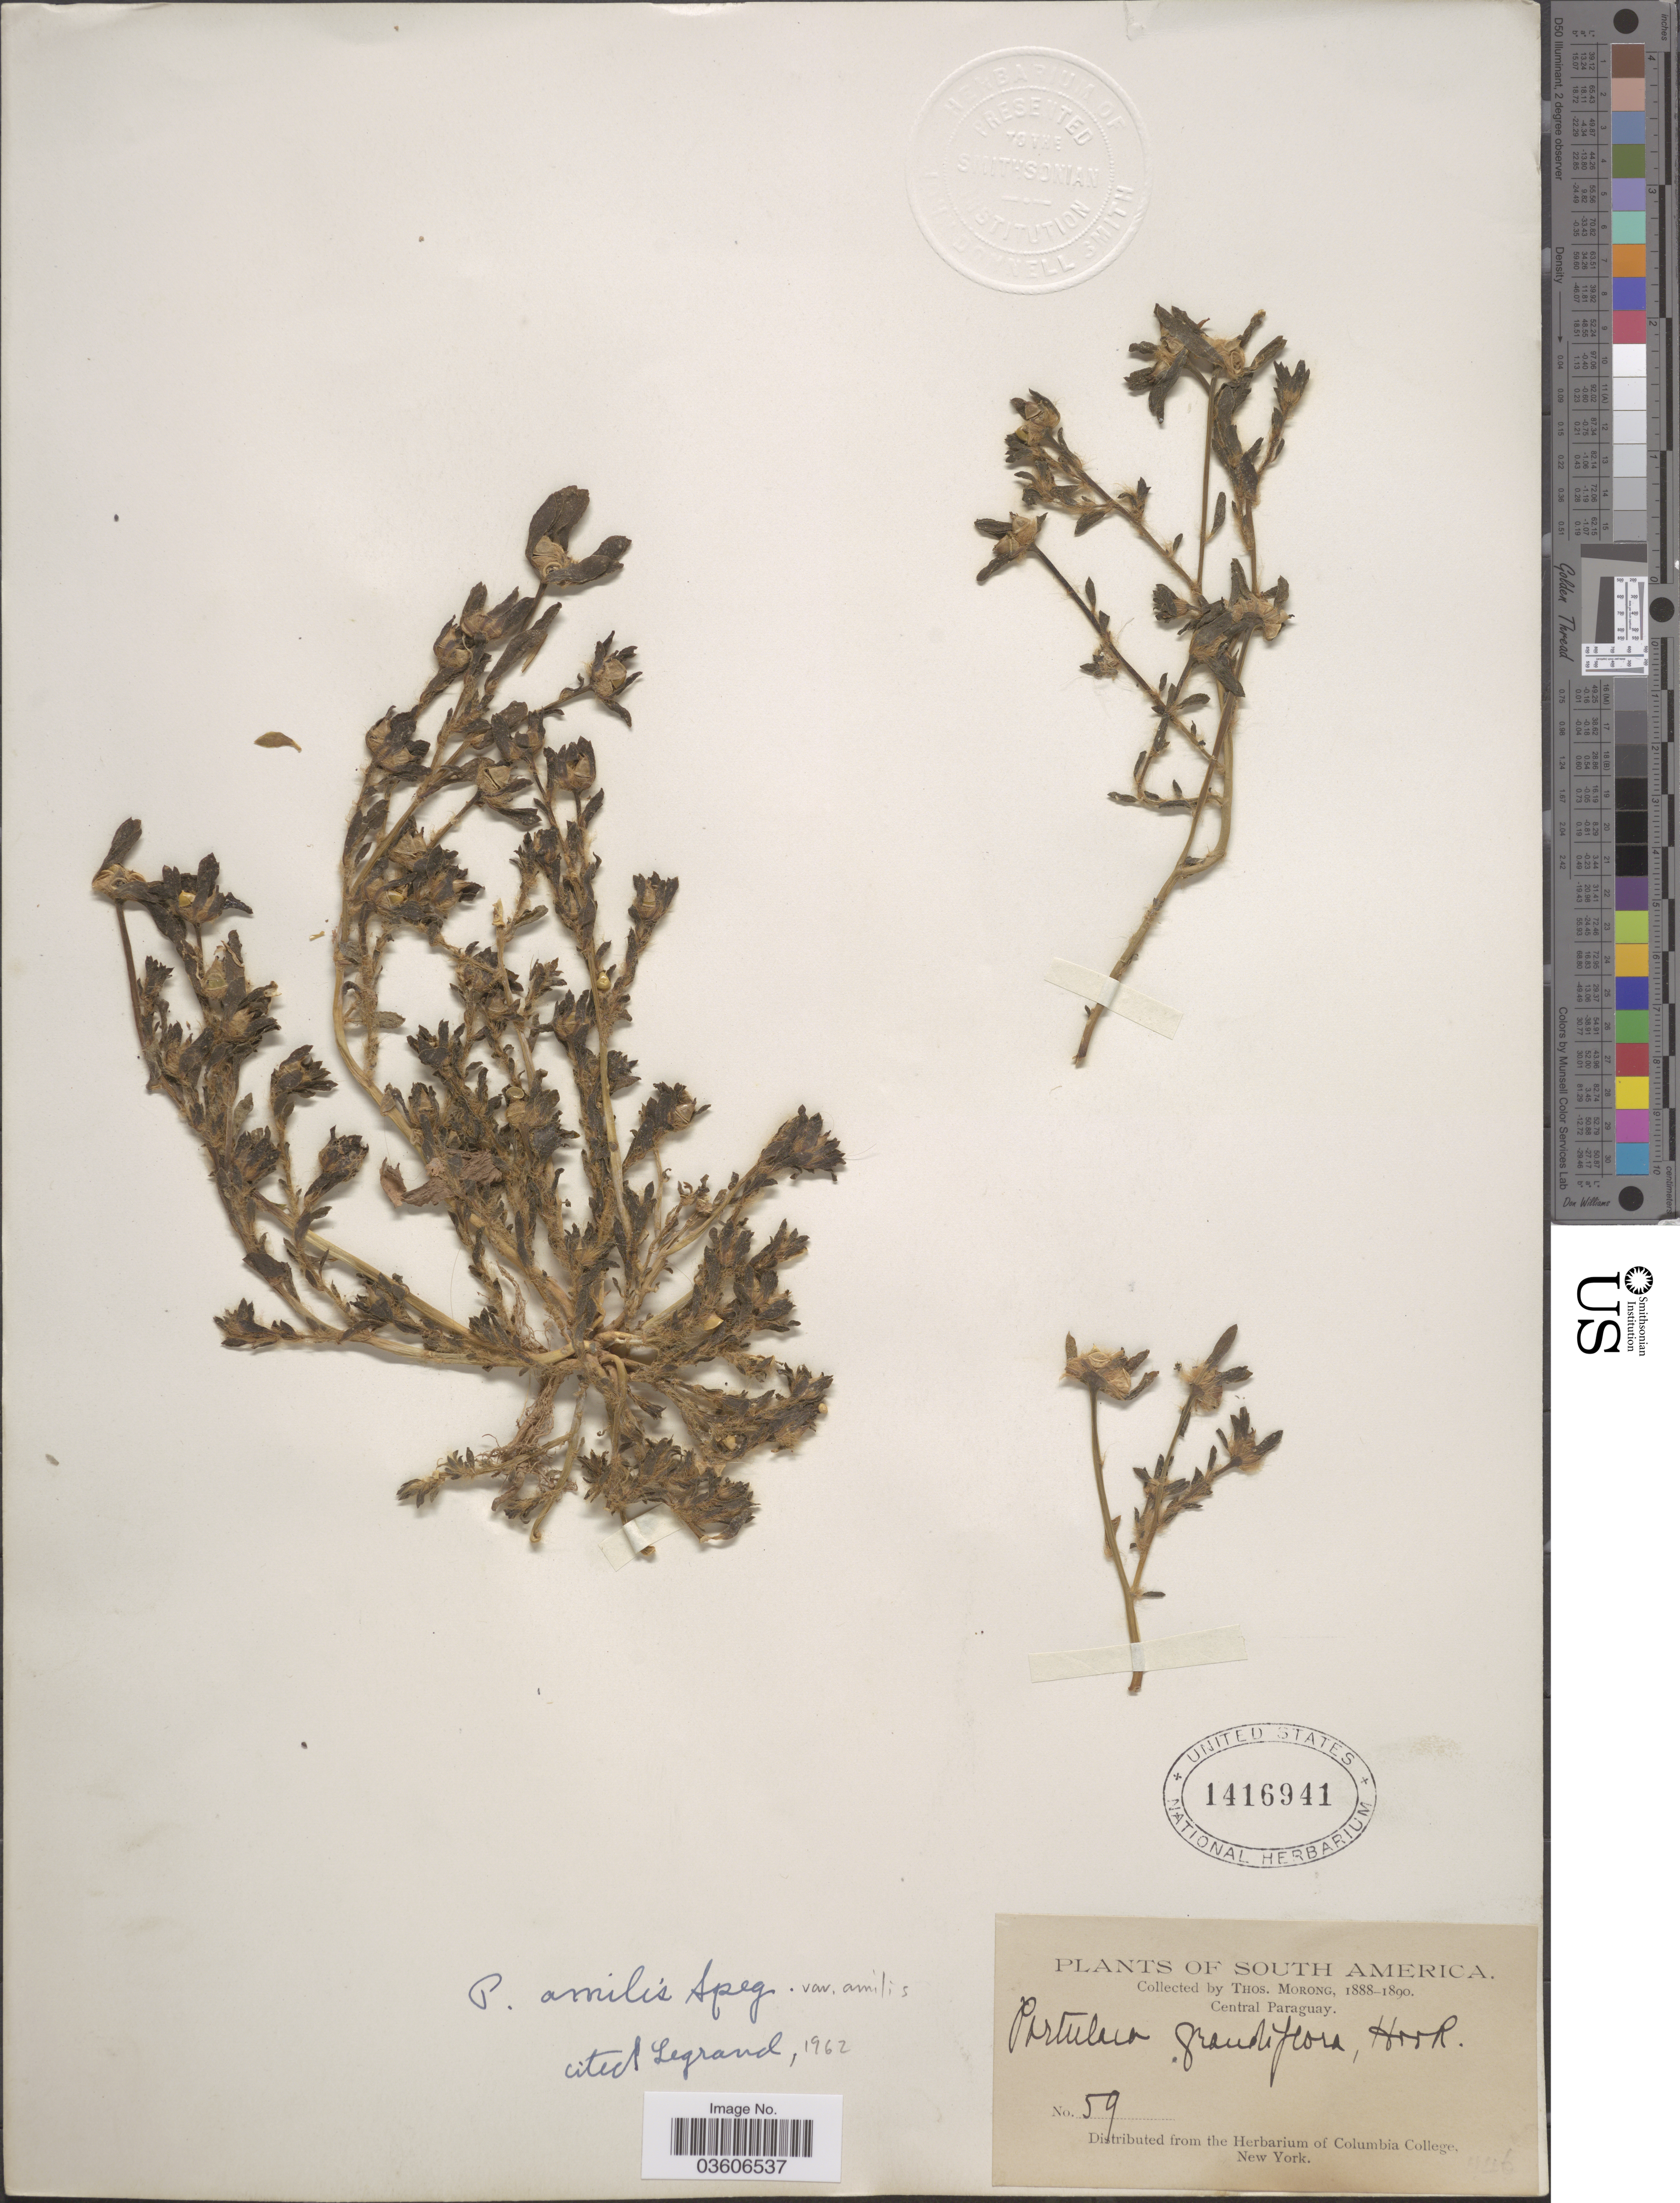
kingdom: Plantae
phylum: Tracheophyta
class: Magnoliopsida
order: Caryophyllales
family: Portulacaceae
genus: Portulaca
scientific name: Portulaca amilis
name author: Speg.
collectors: ex herb. T. Morong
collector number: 59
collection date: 1888/1890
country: Paraguay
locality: Central Paraguay.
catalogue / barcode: US 1416941